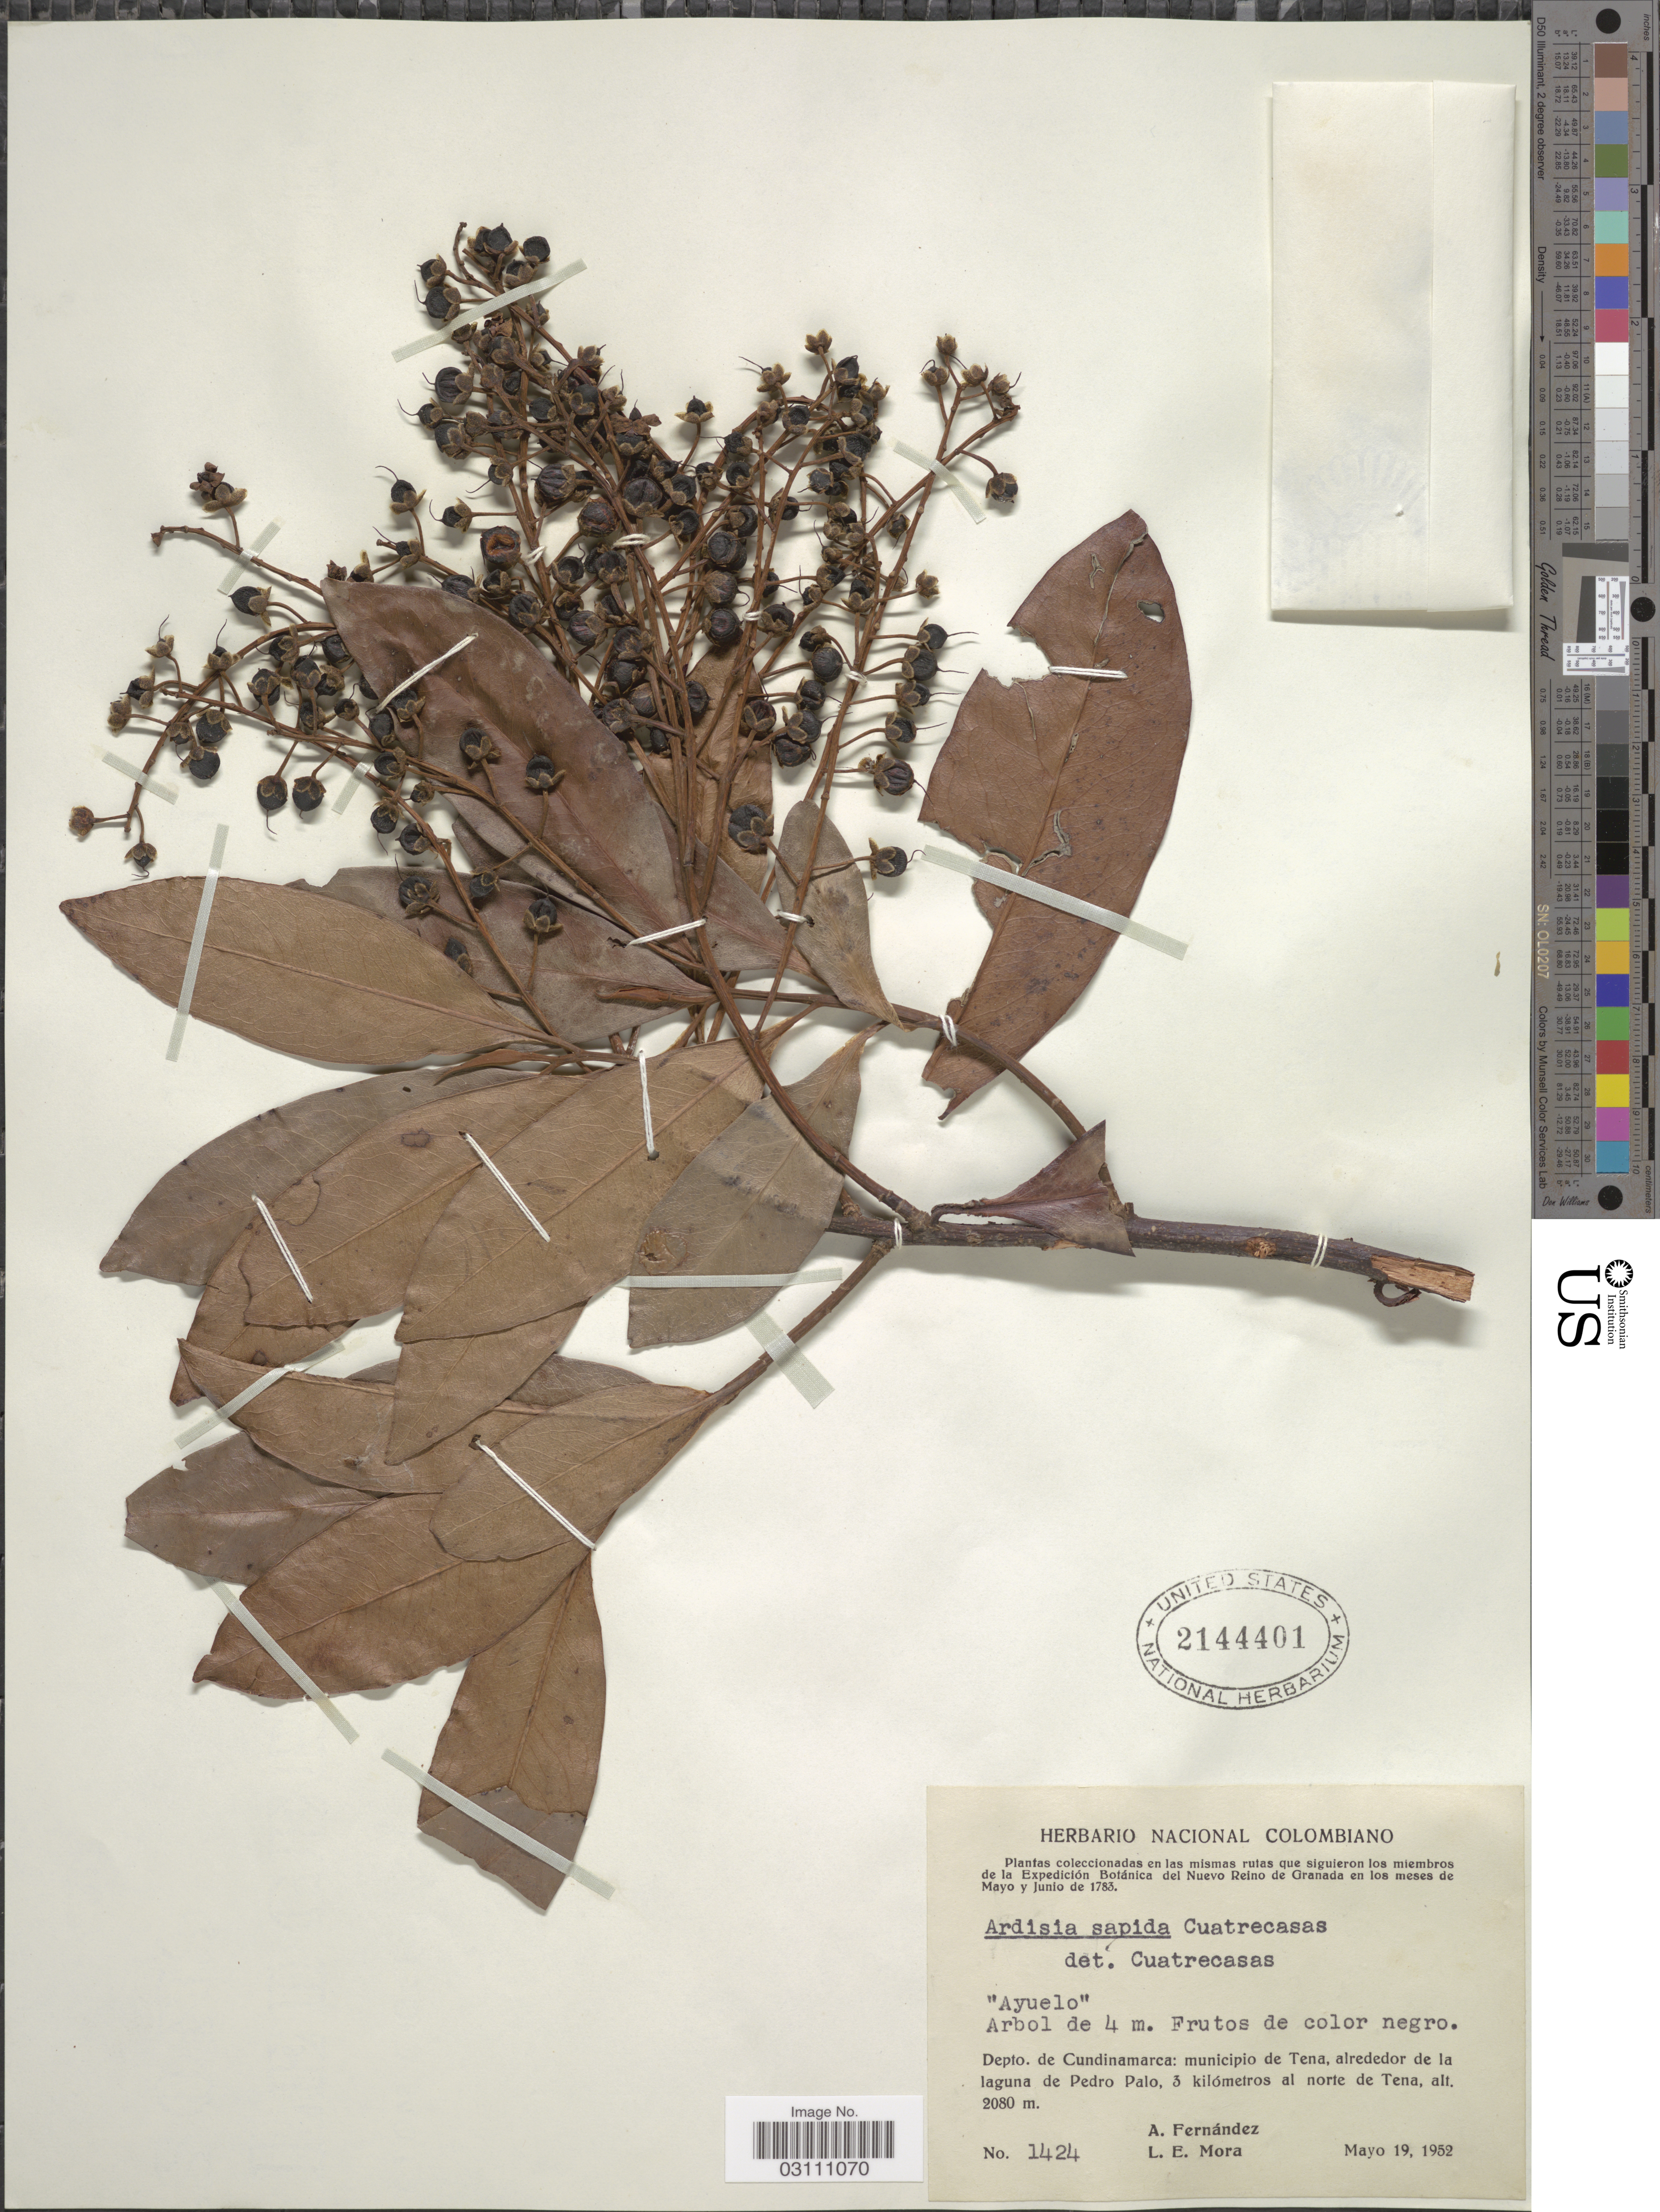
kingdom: Plantae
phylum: Tracheophyta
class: Magnoliopsida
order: Ericales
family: Primulaceae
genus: Ardisia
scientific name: Ardisia sapida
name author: Cuatrec.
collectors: A. Fernández & L. Mora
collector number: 1424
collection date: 1952-05-19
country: Colombia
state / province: Cundinamarca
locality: Depto. de Cundinamarca: municipio de Tena, alrededor de la laguna de Pedro Palo, 3 kilómetros al norte de Tena.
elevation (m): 2080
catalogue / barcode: US 2144401